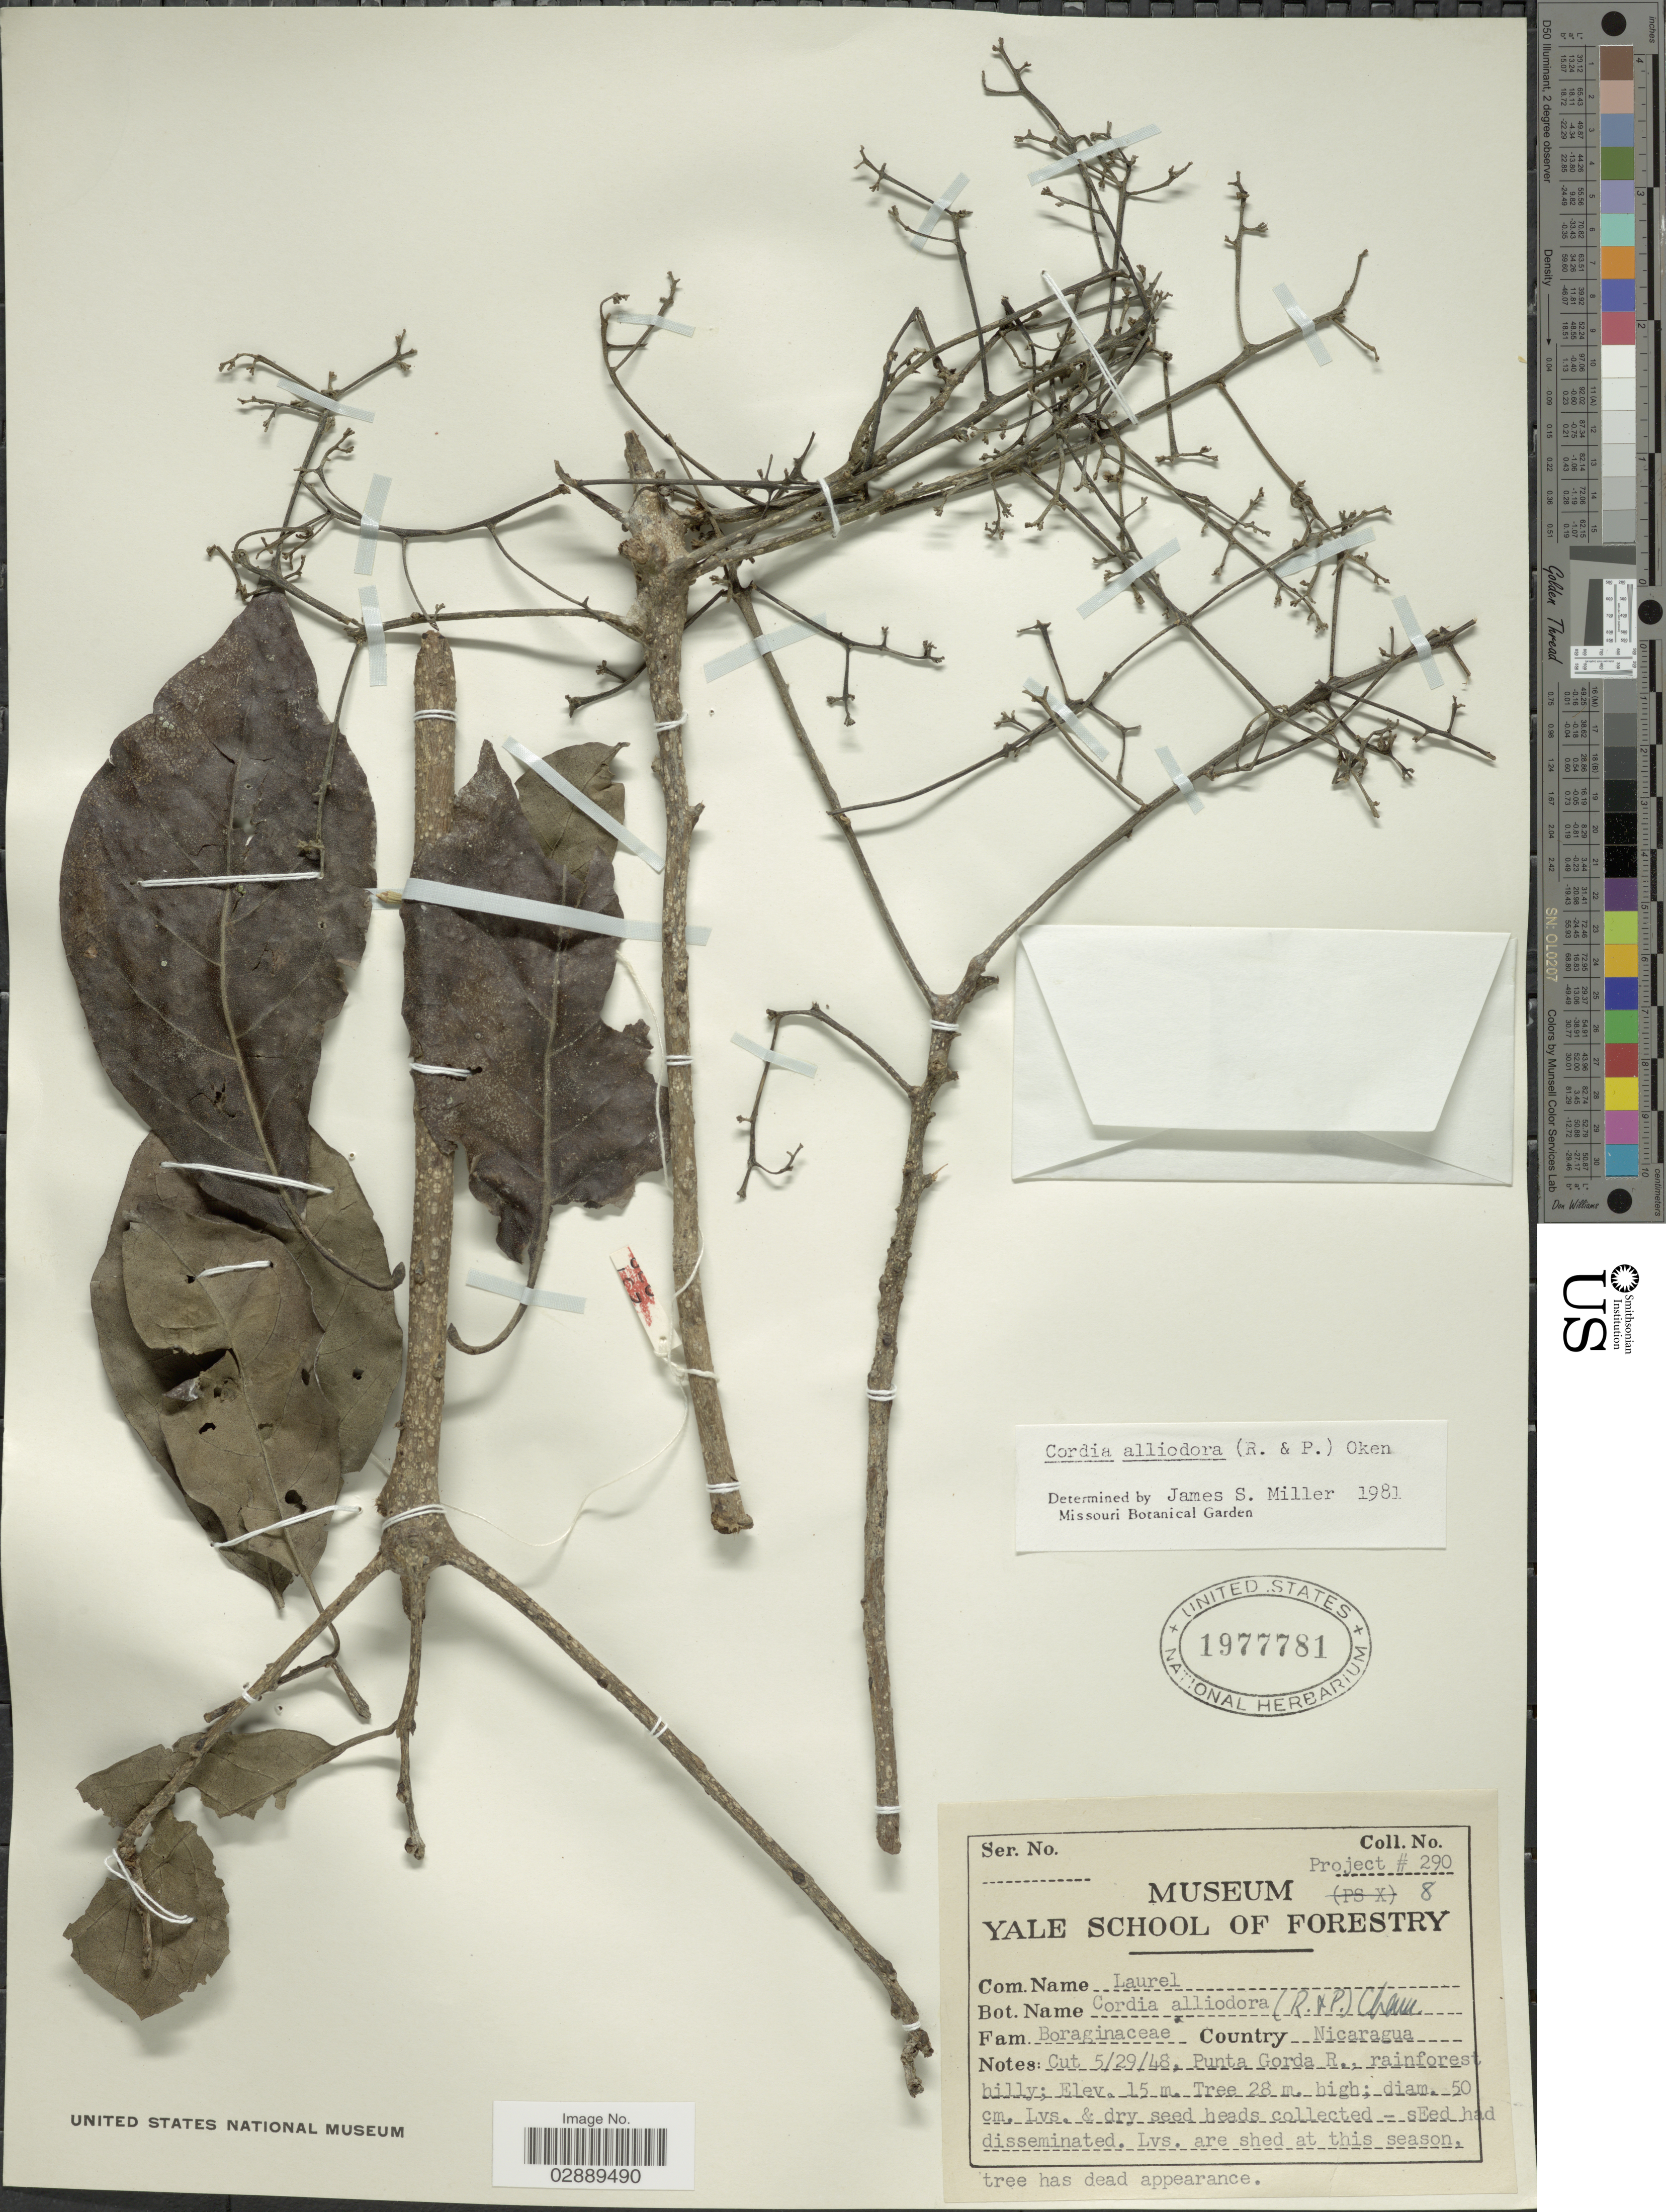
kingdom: Plantae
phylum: Tracheophyta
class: Magnoliopsida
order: Boraginales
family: Cordiaceae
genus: Cordia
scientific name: Cordia alliodora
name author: (Ruiz & Pav.) Oken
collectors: Yale School of Forestry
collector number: Project 290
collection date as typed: Transcribed d/m/y: 29/5/48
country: Nicaragua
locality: Punta Gorda R., rainforest hilly.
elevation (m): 15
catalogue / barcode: US 197781